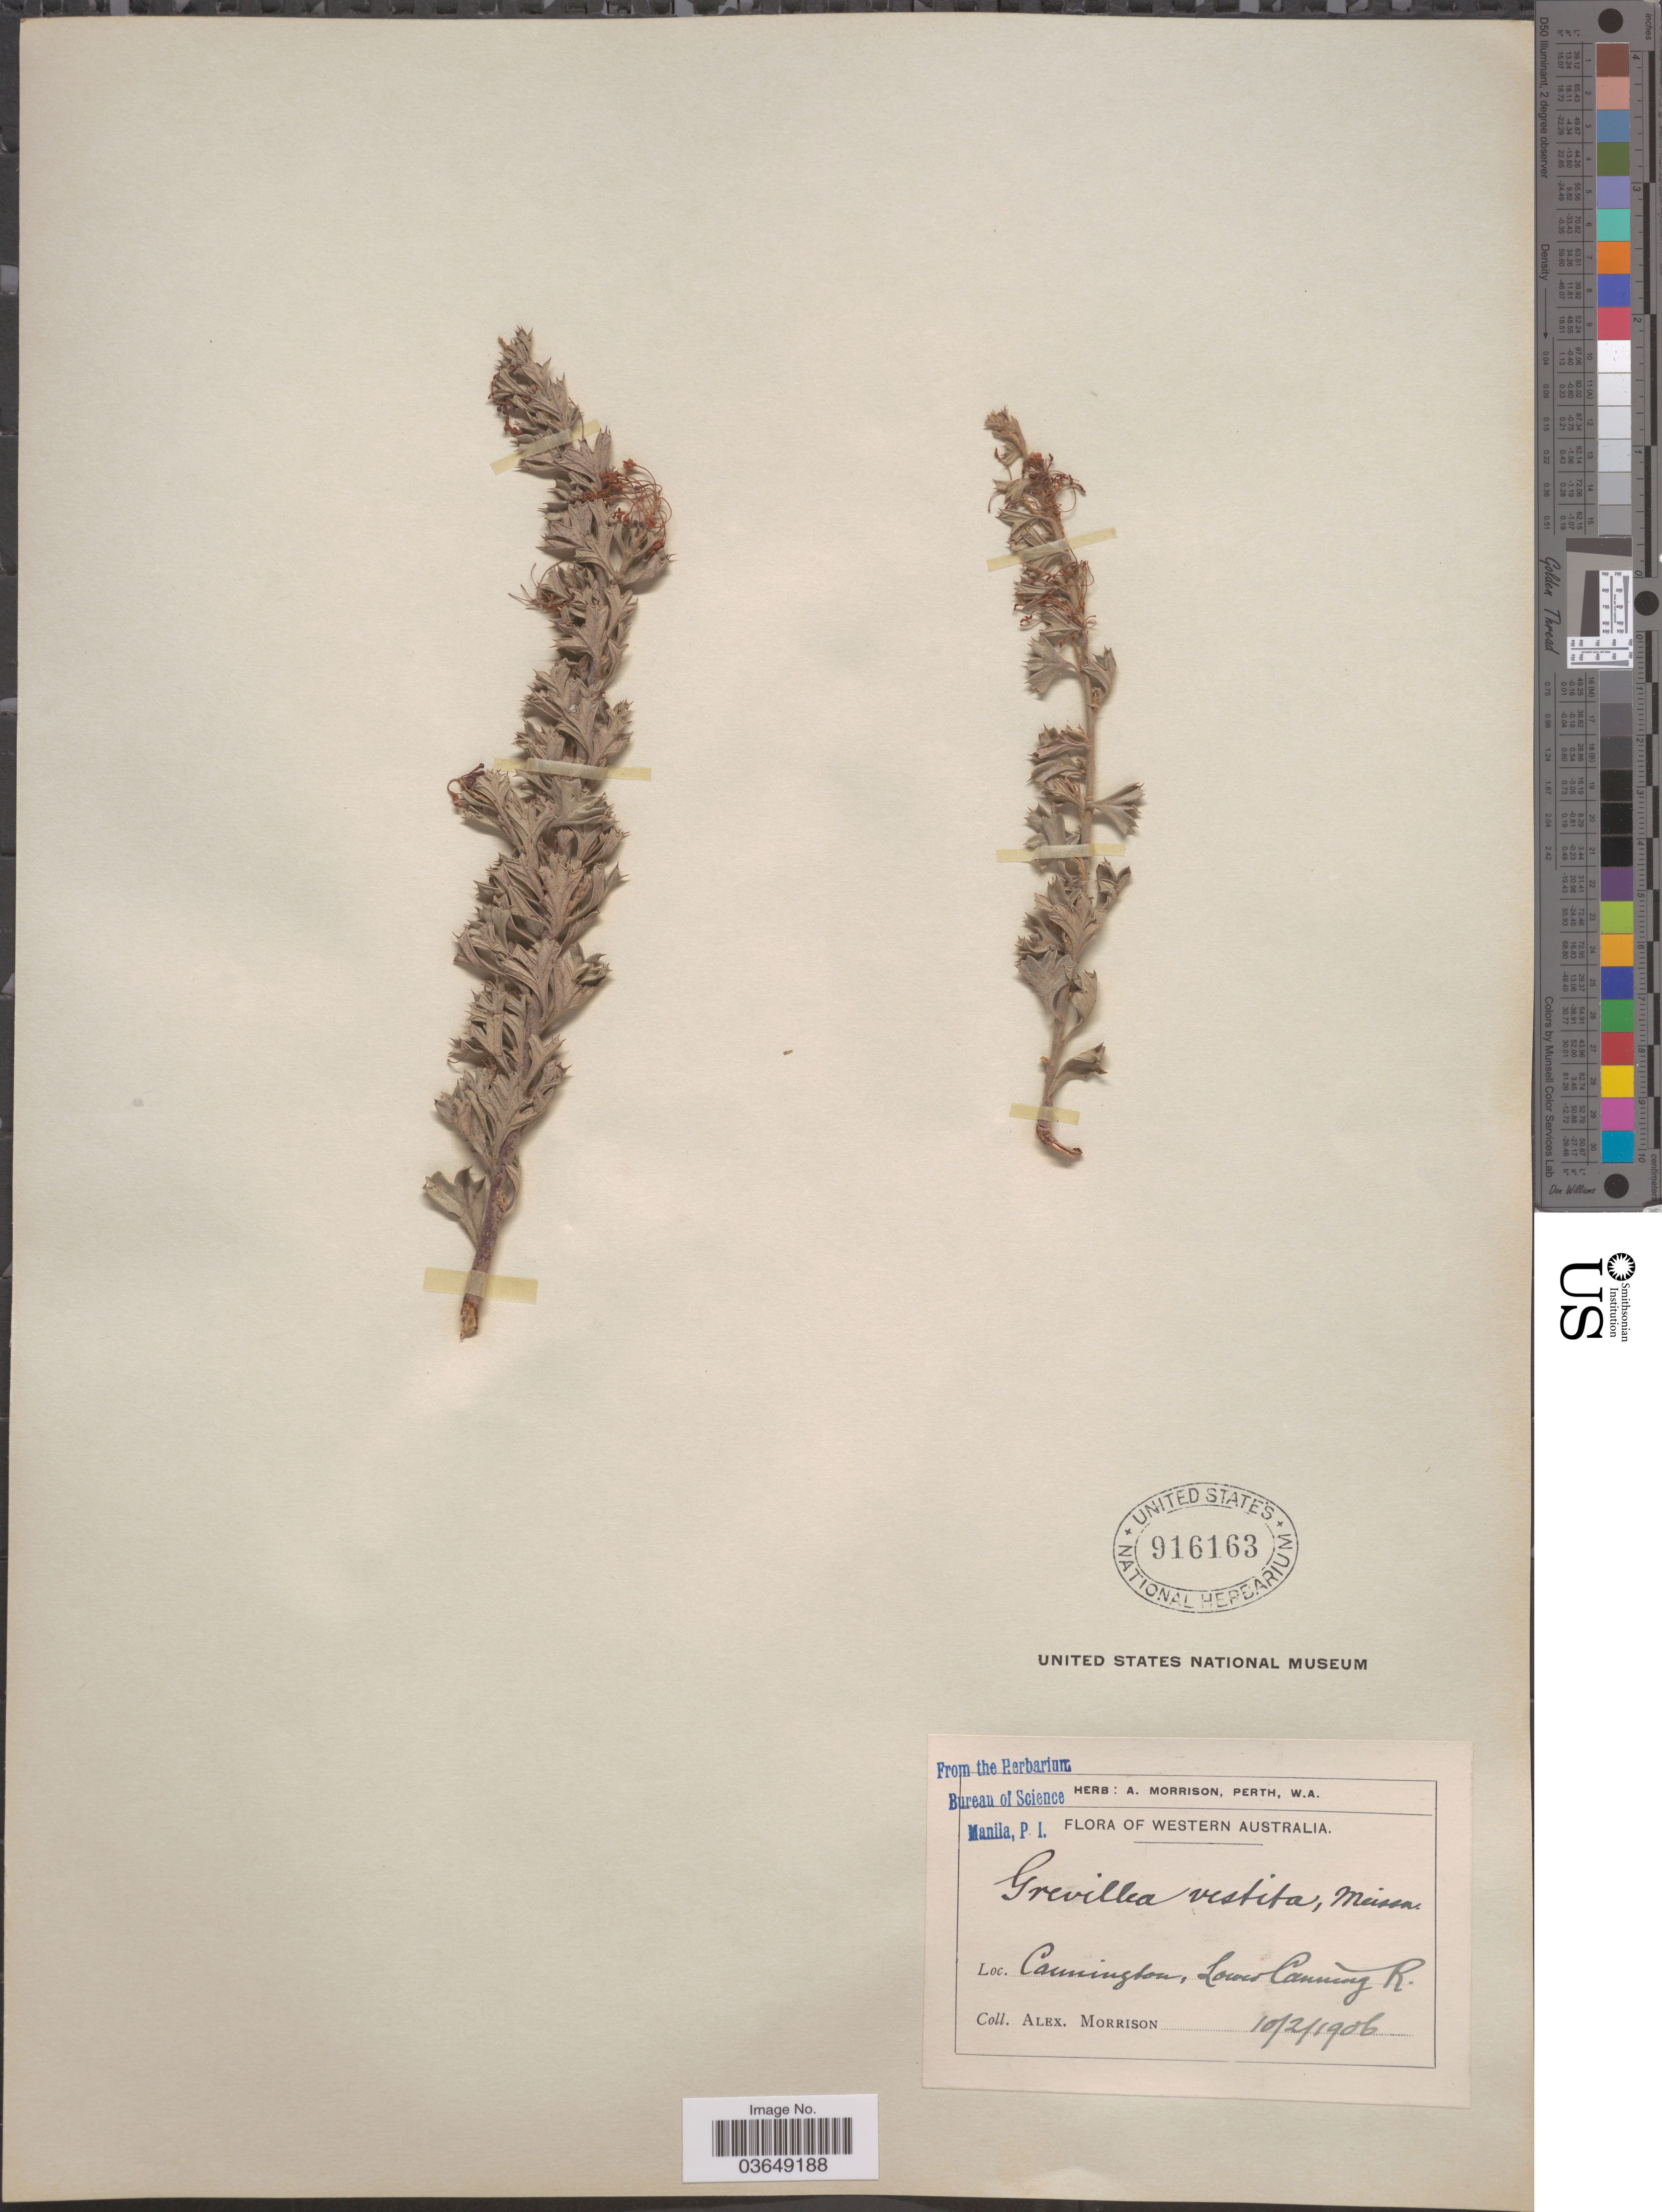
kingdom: Plantae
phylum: Tracheophyta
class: Magnoliopsida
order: Proteales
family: Proteaceae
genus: Grevillea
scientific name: Grevillea vestita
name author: (Endl.) Meisn.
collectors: A. Morrison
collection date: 1906-02-10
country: Australia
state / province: Western Australia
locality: Cannington, Lower Canning R.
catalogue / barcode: US 916163